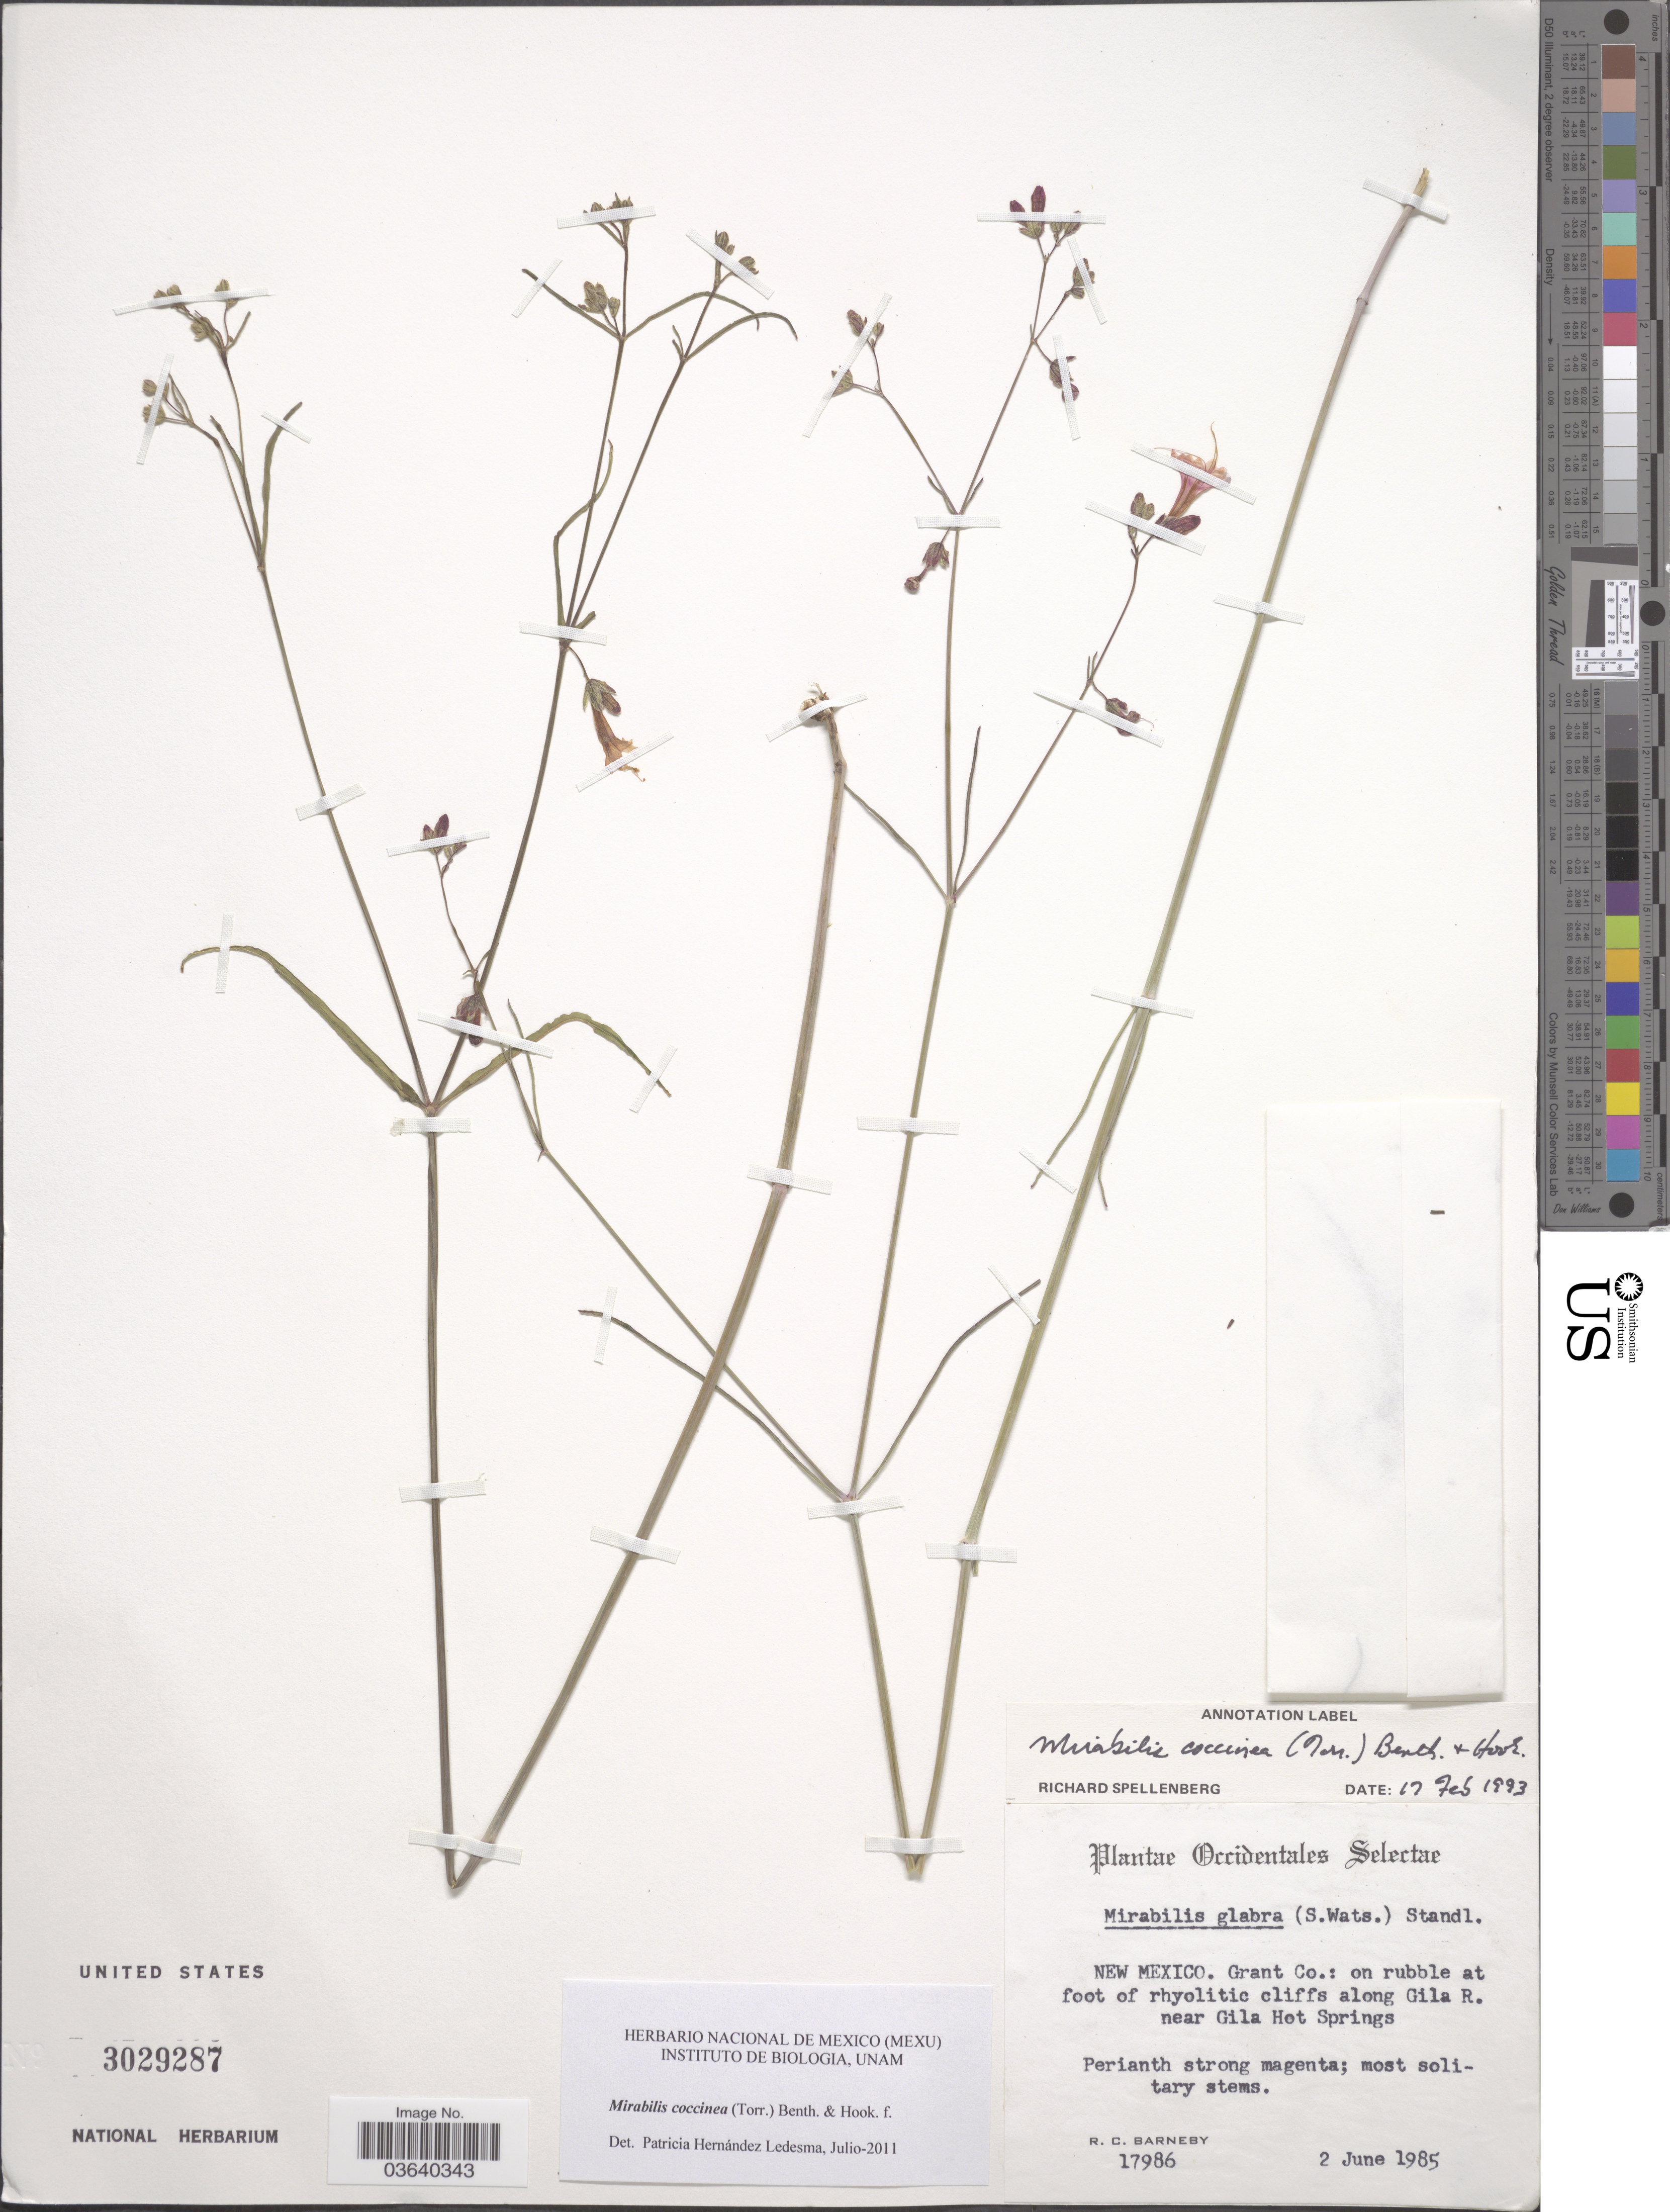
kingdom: Plantae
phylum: Tracheophyta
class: Magnoliopsida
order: Caryophyllales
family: Nyctaginaceae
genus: Mirabilis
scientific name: Mirabilis coccinea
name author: (Torr.) Benth. & Hook. f.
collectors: R. C. Barneby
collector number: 17986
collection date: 1985-06-02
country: United States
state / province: New Mexico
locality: Grant Co.: on rubble at foot of rhyolitic cliffs along Gila R. near Gila Hot Springs.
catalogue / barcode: US 3029287